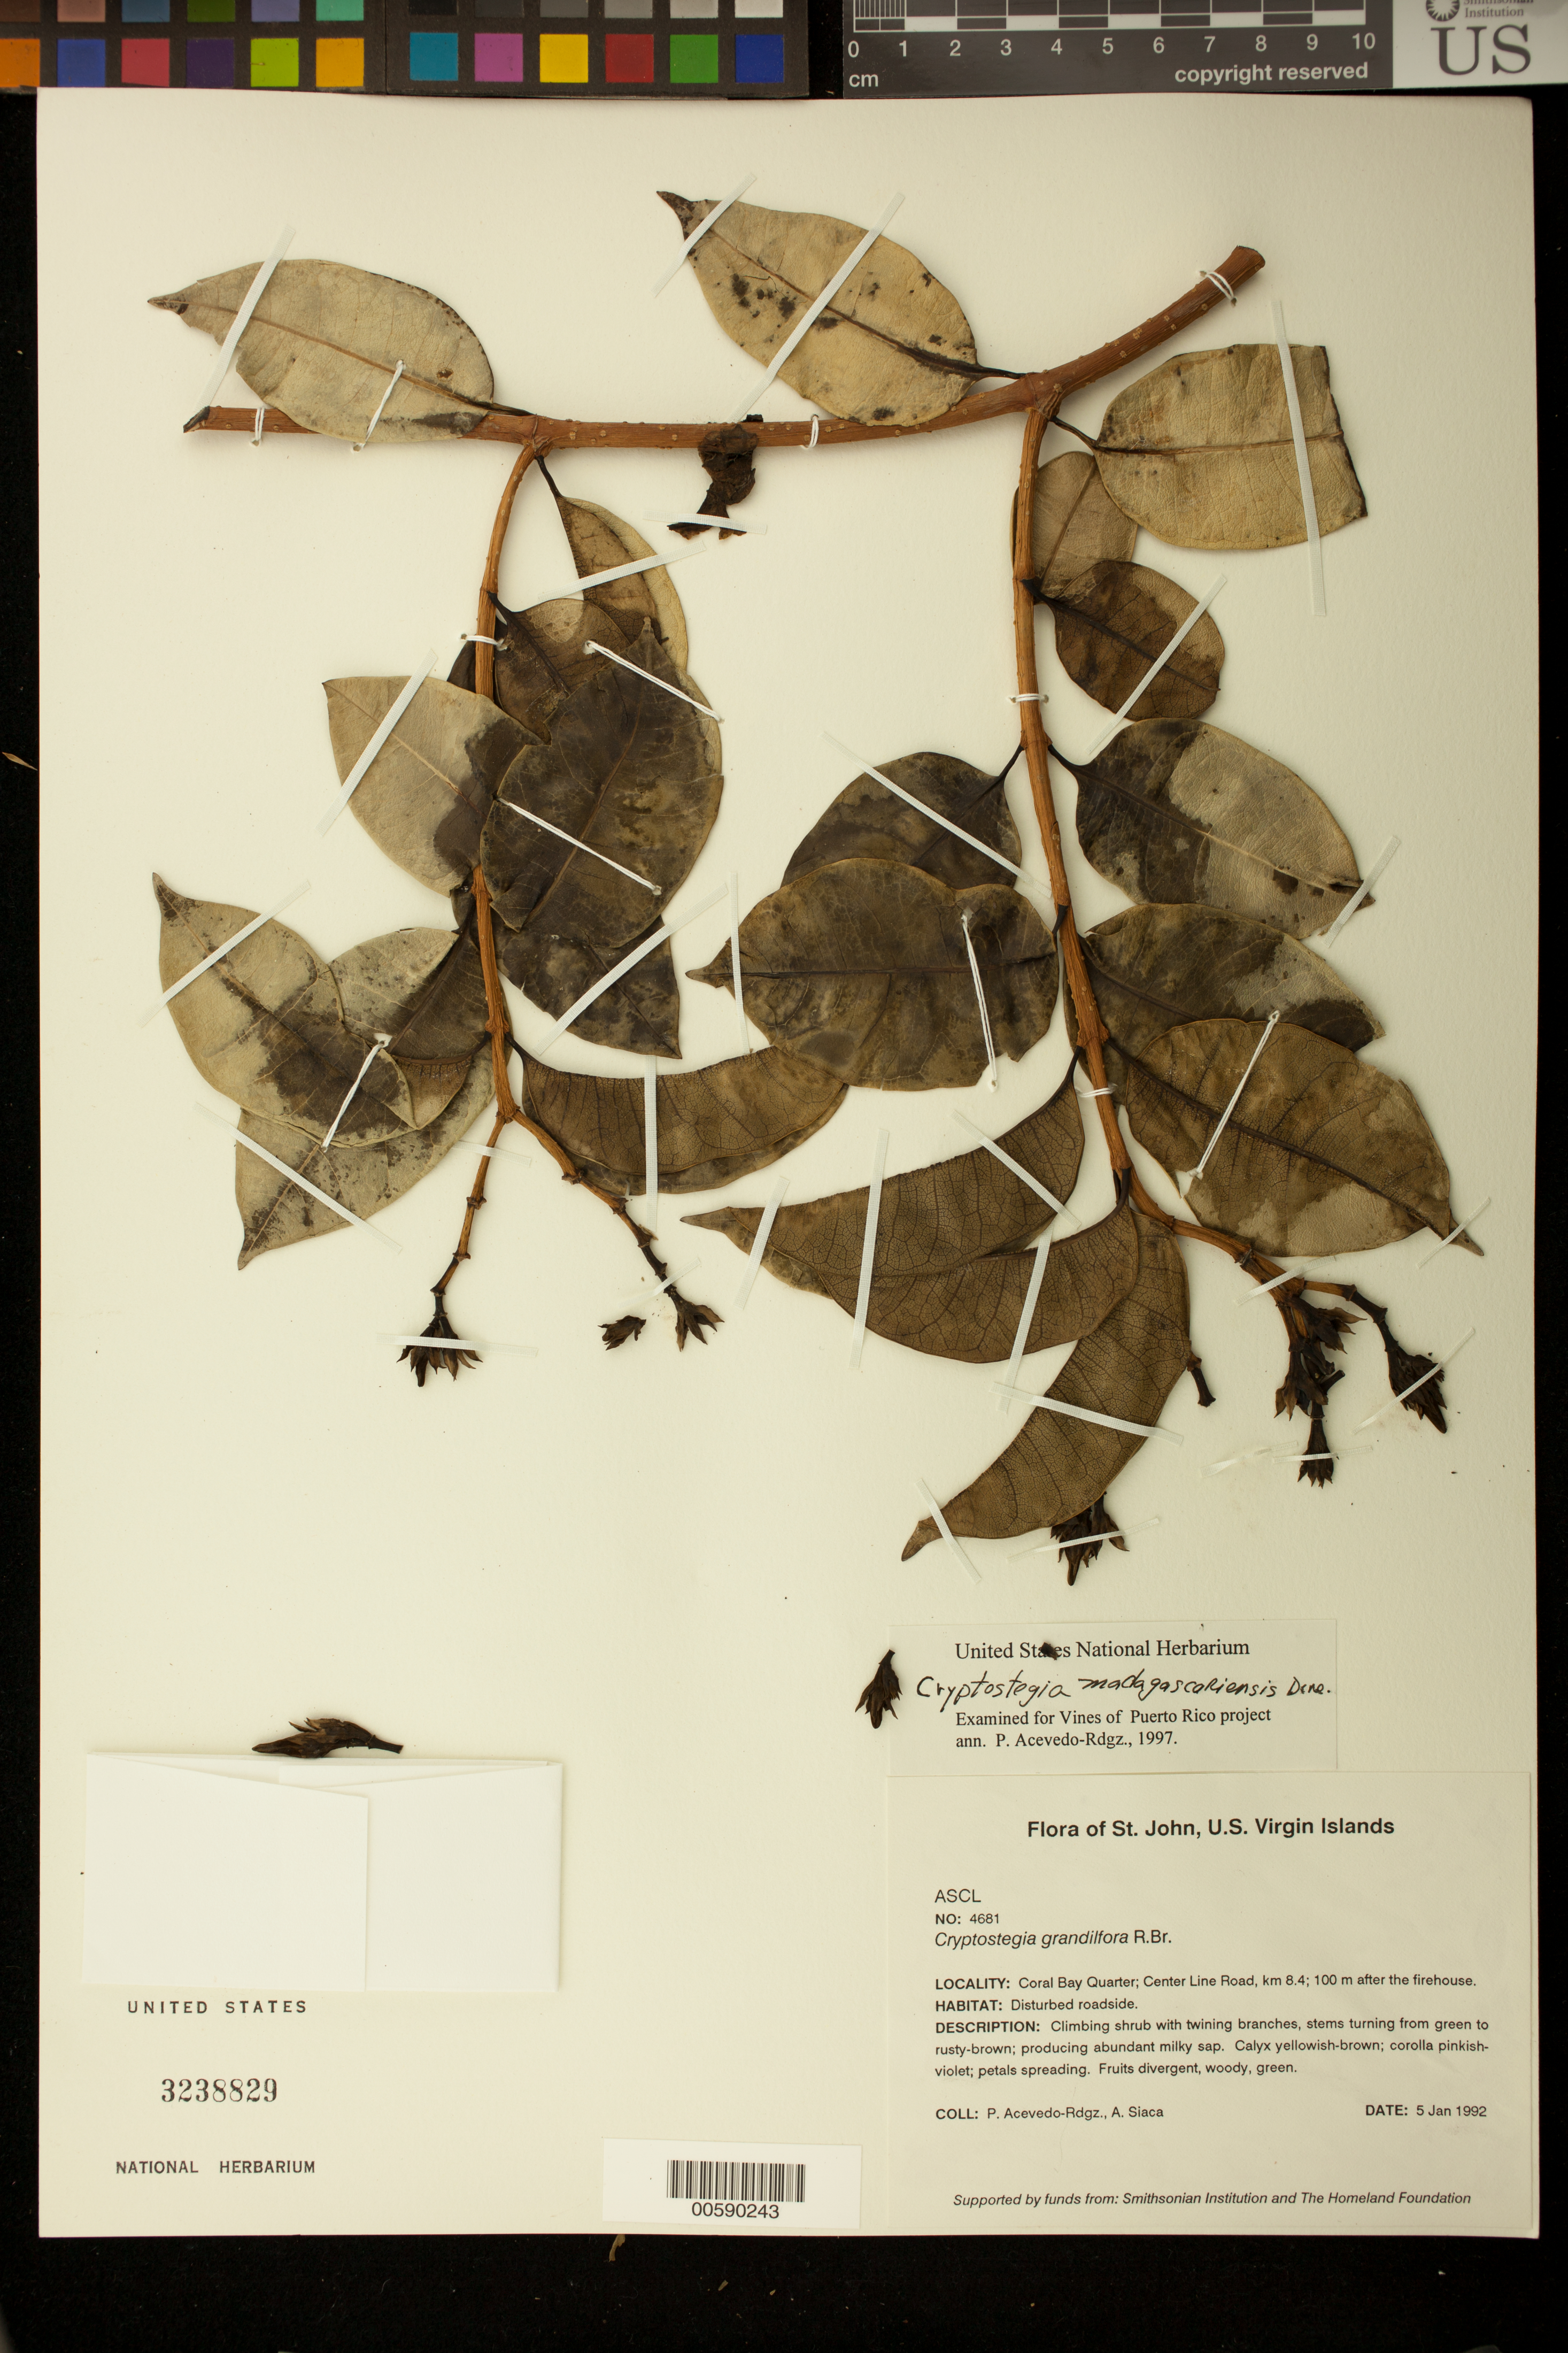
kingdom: Plantae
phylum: Tracheophyta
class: Magnoliopsida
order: Gentianales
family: Apocynaceae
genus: Cryptostegia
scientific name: Cryptostegia madagascariensis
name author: Bojer ex Decne.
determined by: Stevens, W. Douglas, Missouri Botanical Garden (MO)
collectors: P. Acevedo-Rodr. & A. Siaca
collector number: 4681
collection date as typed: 05 Jan 1992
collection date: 1992-01-05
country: U.S. Virgin Islands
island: St. John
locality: Coral Bay Quarter; Center Line Road, km 8.4; 100 m after the firehouse.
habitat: Disturbed roadside.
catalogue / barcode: US 3238829